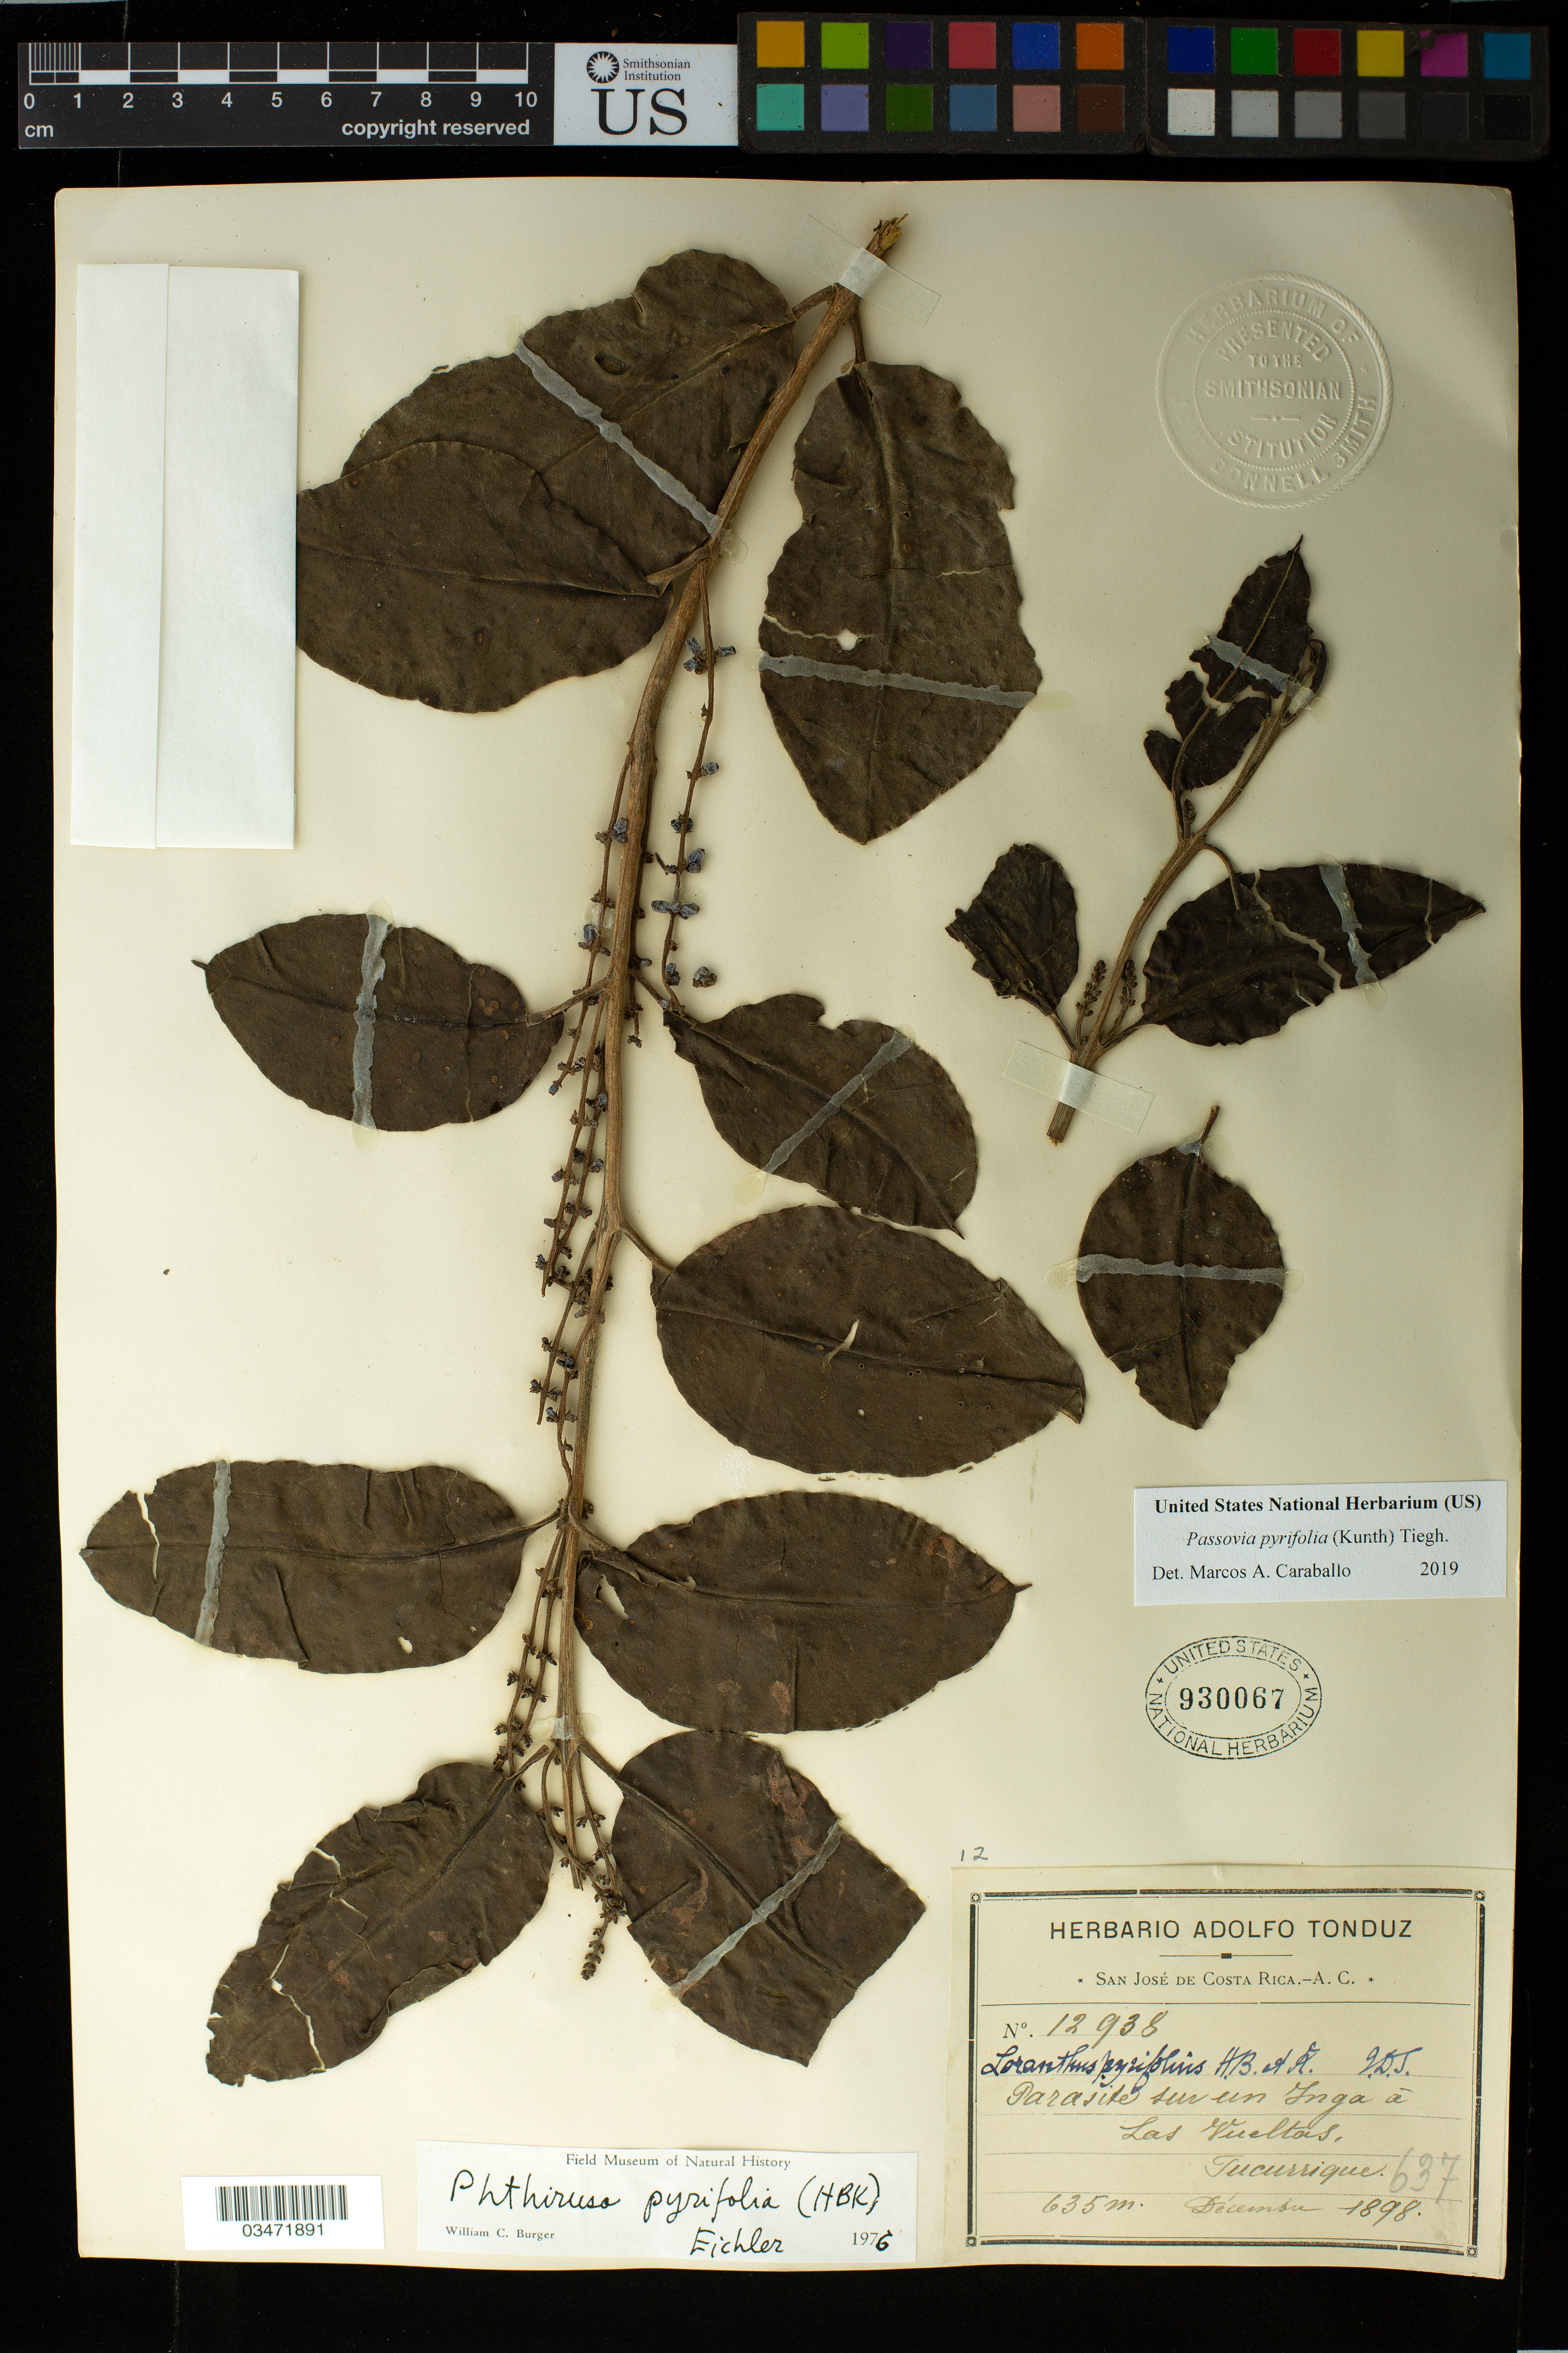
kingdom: Plantae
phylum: Tracheophyta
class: Magnoliopsida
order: Santalales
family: Loranthaceae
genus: Passovia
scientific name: Passovia pyrifolia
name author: (Kunth) Tiegh.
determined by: Caraballo-Ortiz, Marcos A., (MISS), University of Mississippi (UNITED STATES)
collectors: A. Tonduz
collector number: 12938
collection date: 1898-12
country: Costa Rica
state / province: Cartago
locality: Tucurrique, Las Gueltas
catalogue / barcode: US 930067